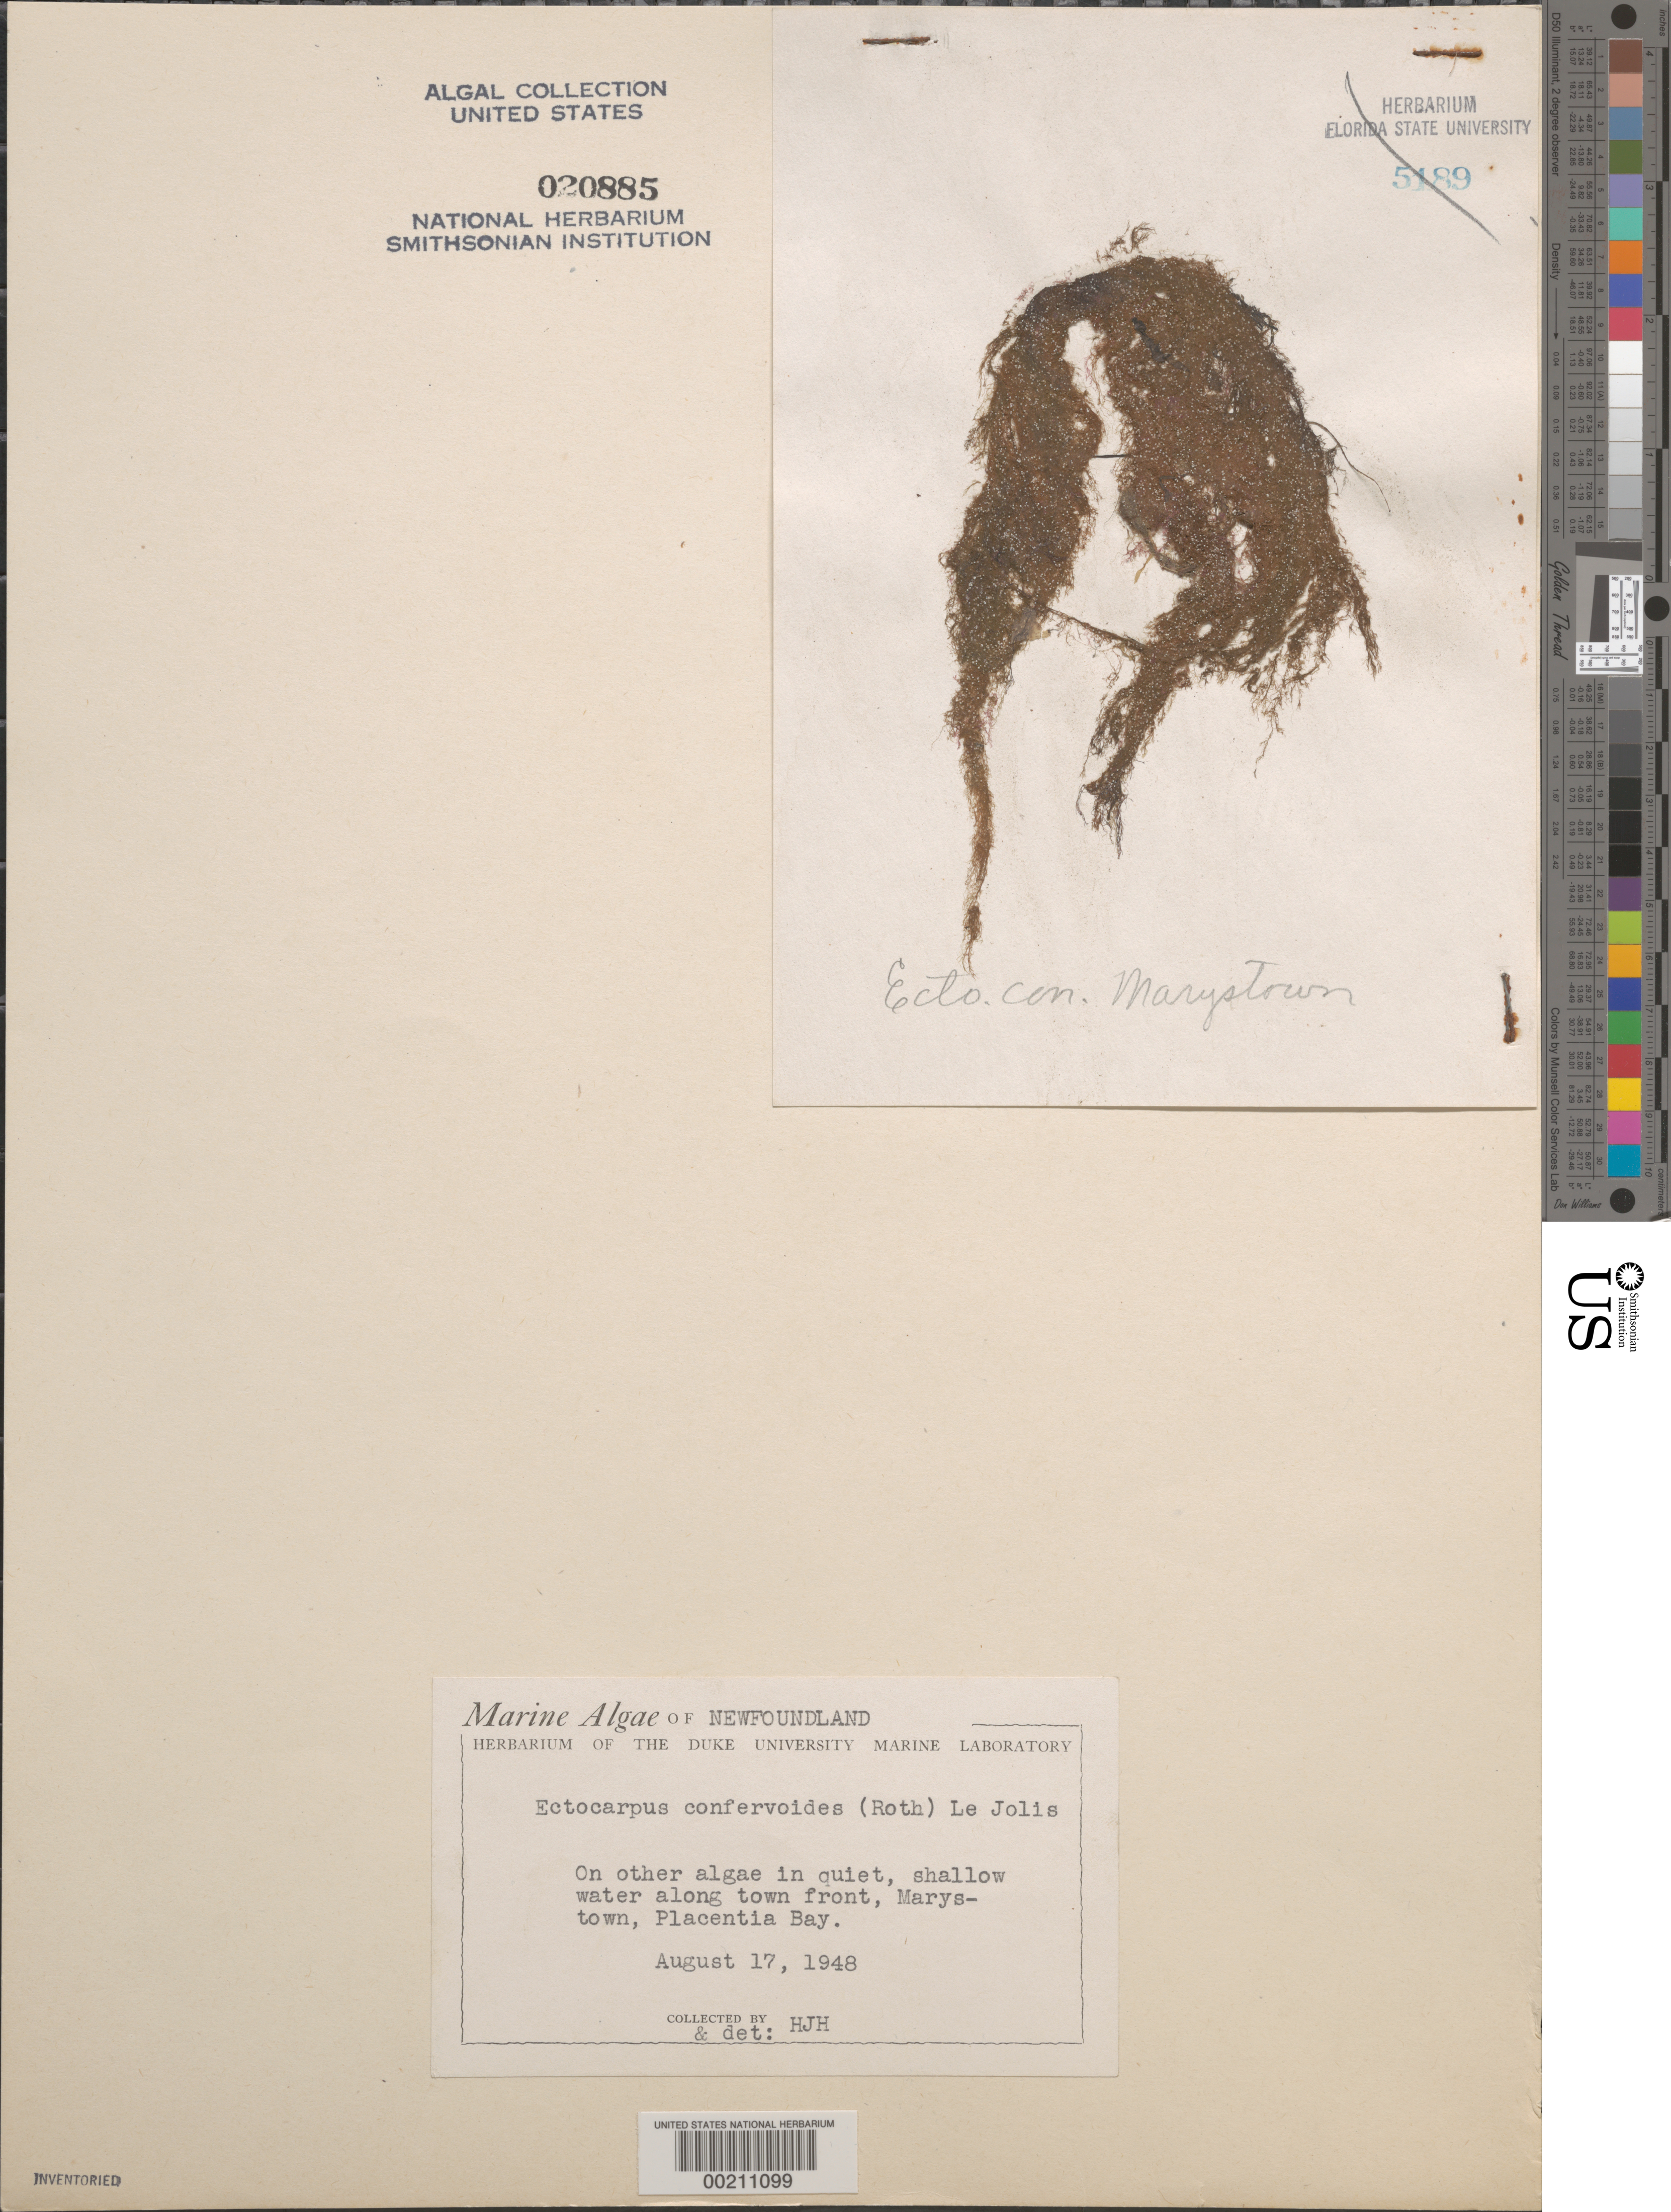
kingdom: Chromista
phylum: Ochrophyta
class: Phaeophyceae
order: Ectocarpales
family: Ectocarpaceae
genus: Ectocarpus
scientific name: Ectocarpus siliculosus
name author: (Dillwyn) Lyngbye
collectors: H. J. Humm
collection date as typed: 17 Aug 1948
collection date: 1948-08-17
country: Canada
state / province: Newfoundland and Labrador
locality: Marystown, Placentia Bay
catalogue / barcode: US 20885